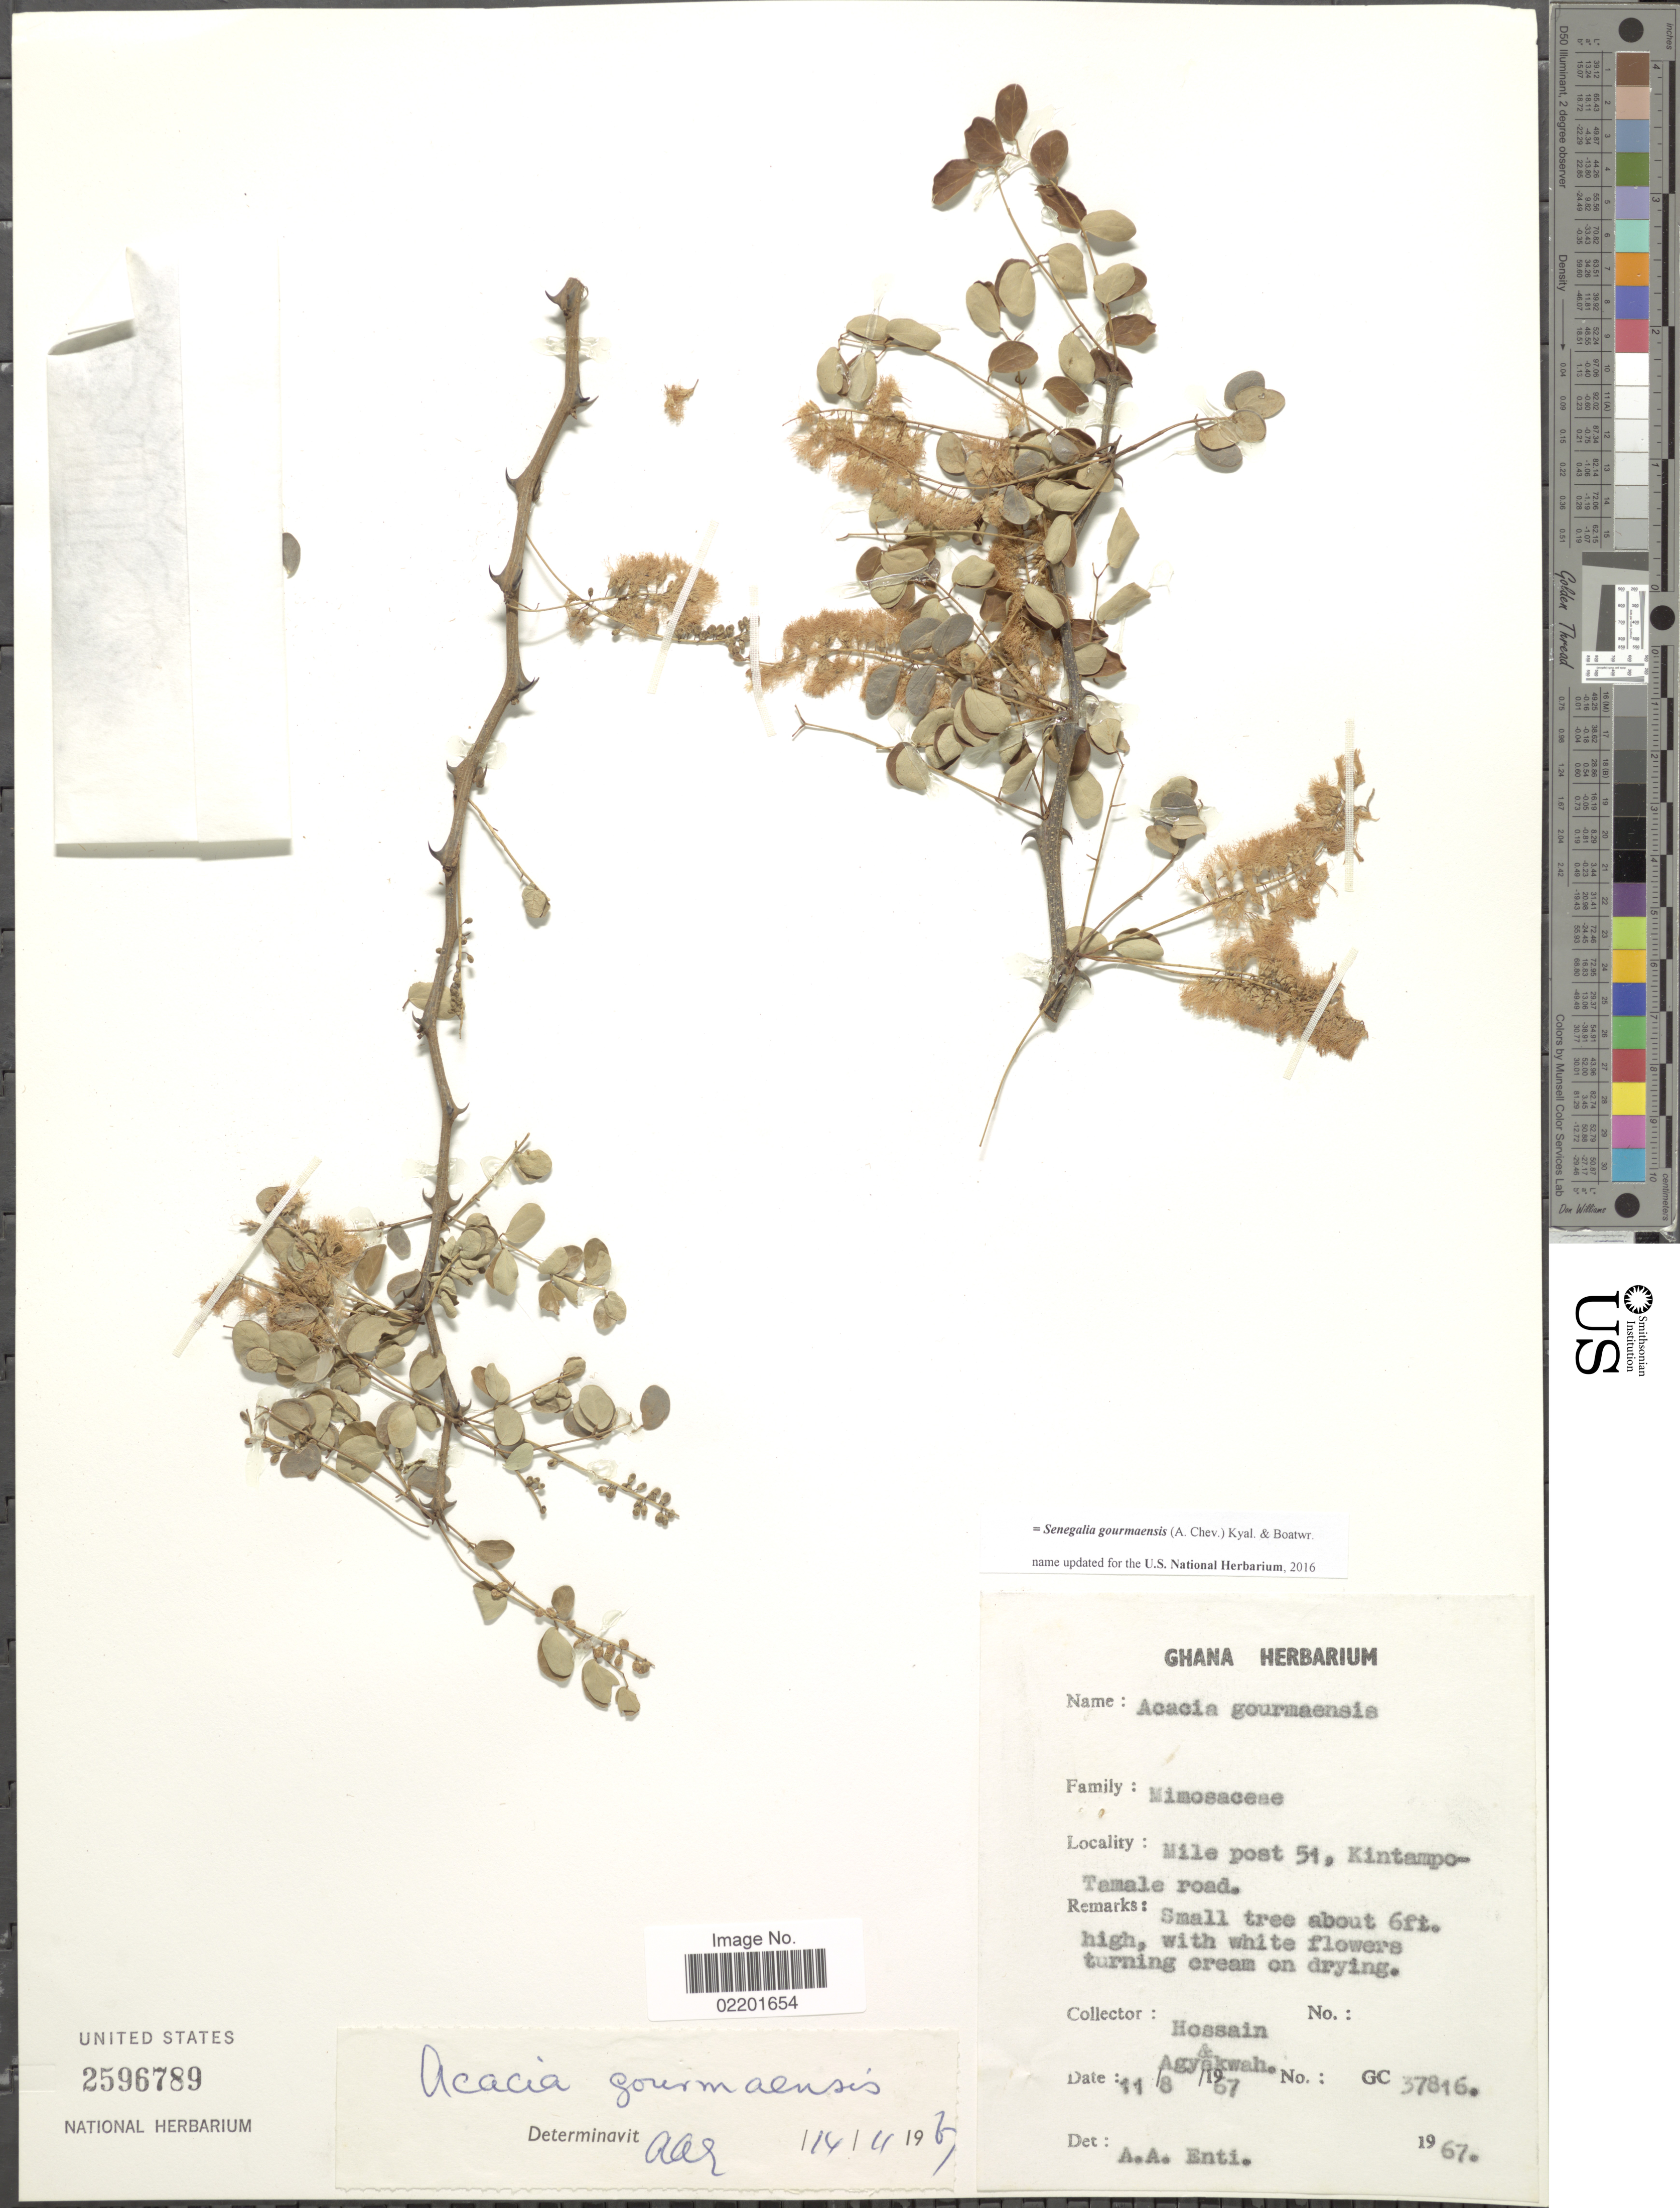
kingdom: Plantae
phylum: Tracheophyta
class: Magnoliopsida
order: Fabales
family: Fabaceae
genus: Senegalia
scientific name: Senegalia gourmaensis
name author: (A. Chev.) Kyal. & Boatwr.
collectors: Hossain & Agyakwah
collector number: GC37816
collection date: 1967-08-11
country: Ghana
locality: Mile post 51, Kintampo-Tamale road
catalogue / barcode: US 2596789